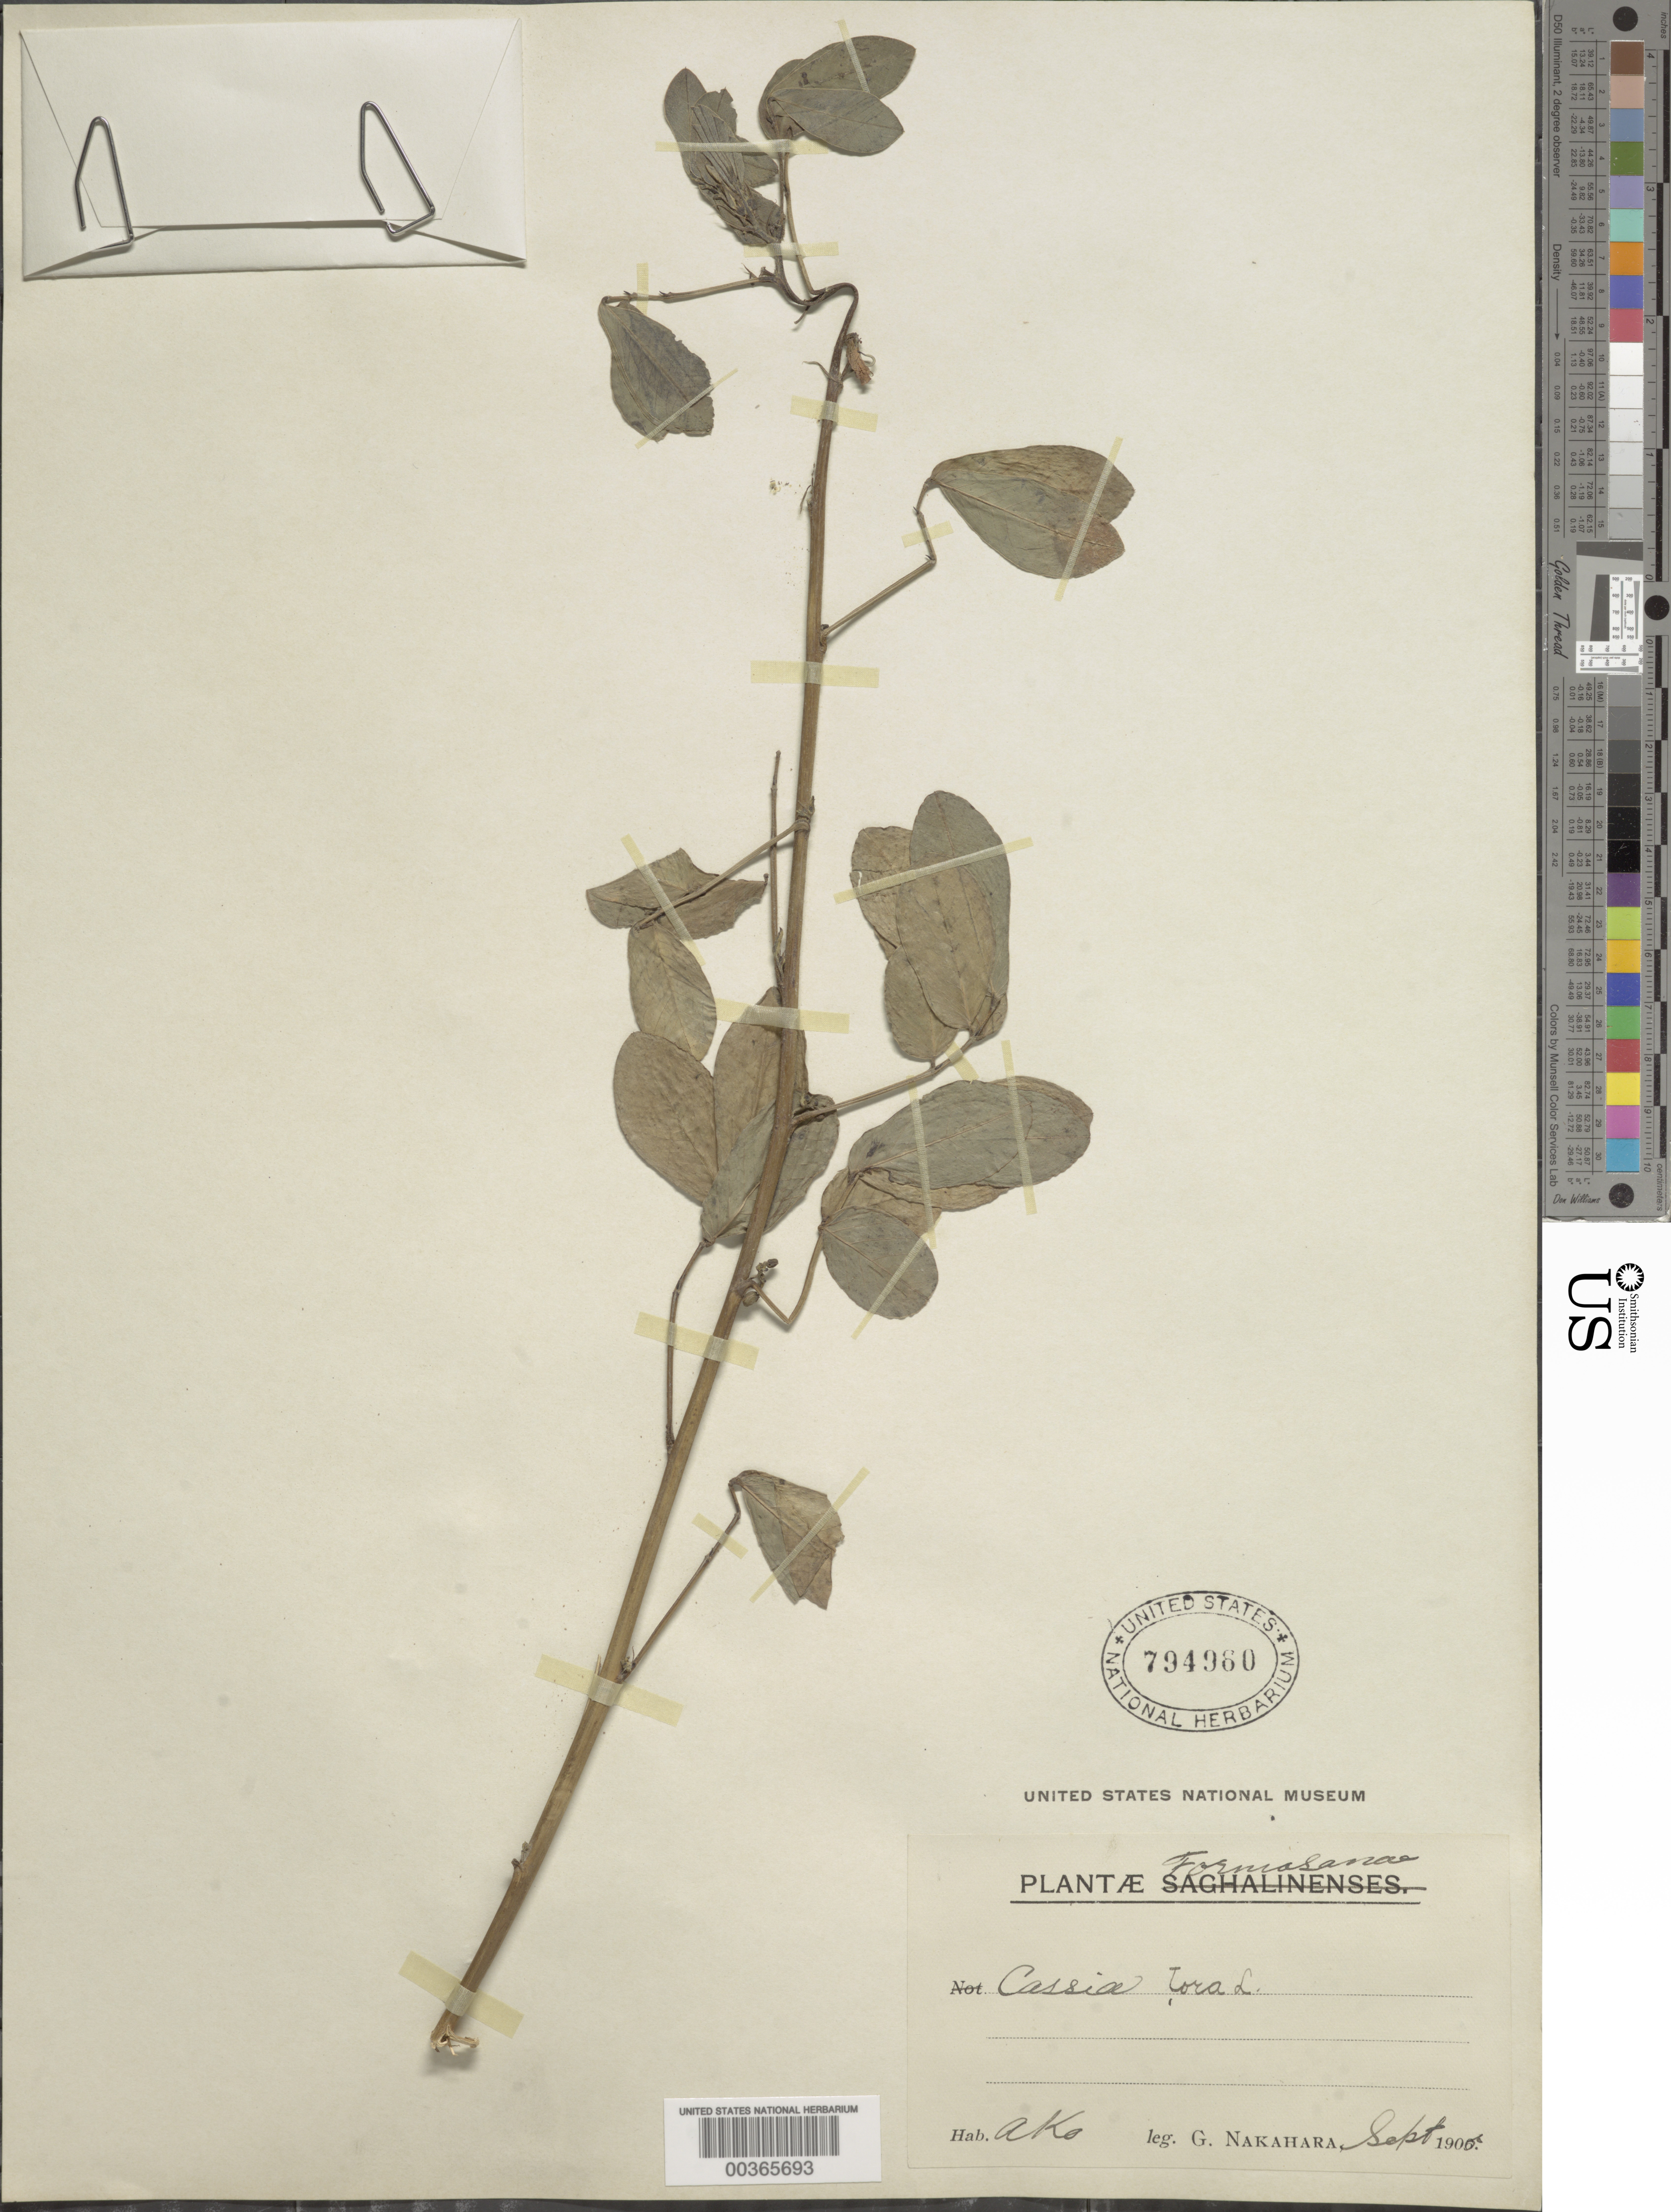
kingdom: Plantae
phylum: Tracheophyta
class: Magnoliopsida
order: Fabales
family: Fabaceae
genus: Senna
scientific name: Senna obtusifolia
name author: (L.) H.S. Irwin & Barneby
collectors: G. Nakahara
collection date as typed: Sep 1905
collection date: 1905-09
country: Taiwan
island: Taiwan [Formosa]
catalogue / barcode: US 794960